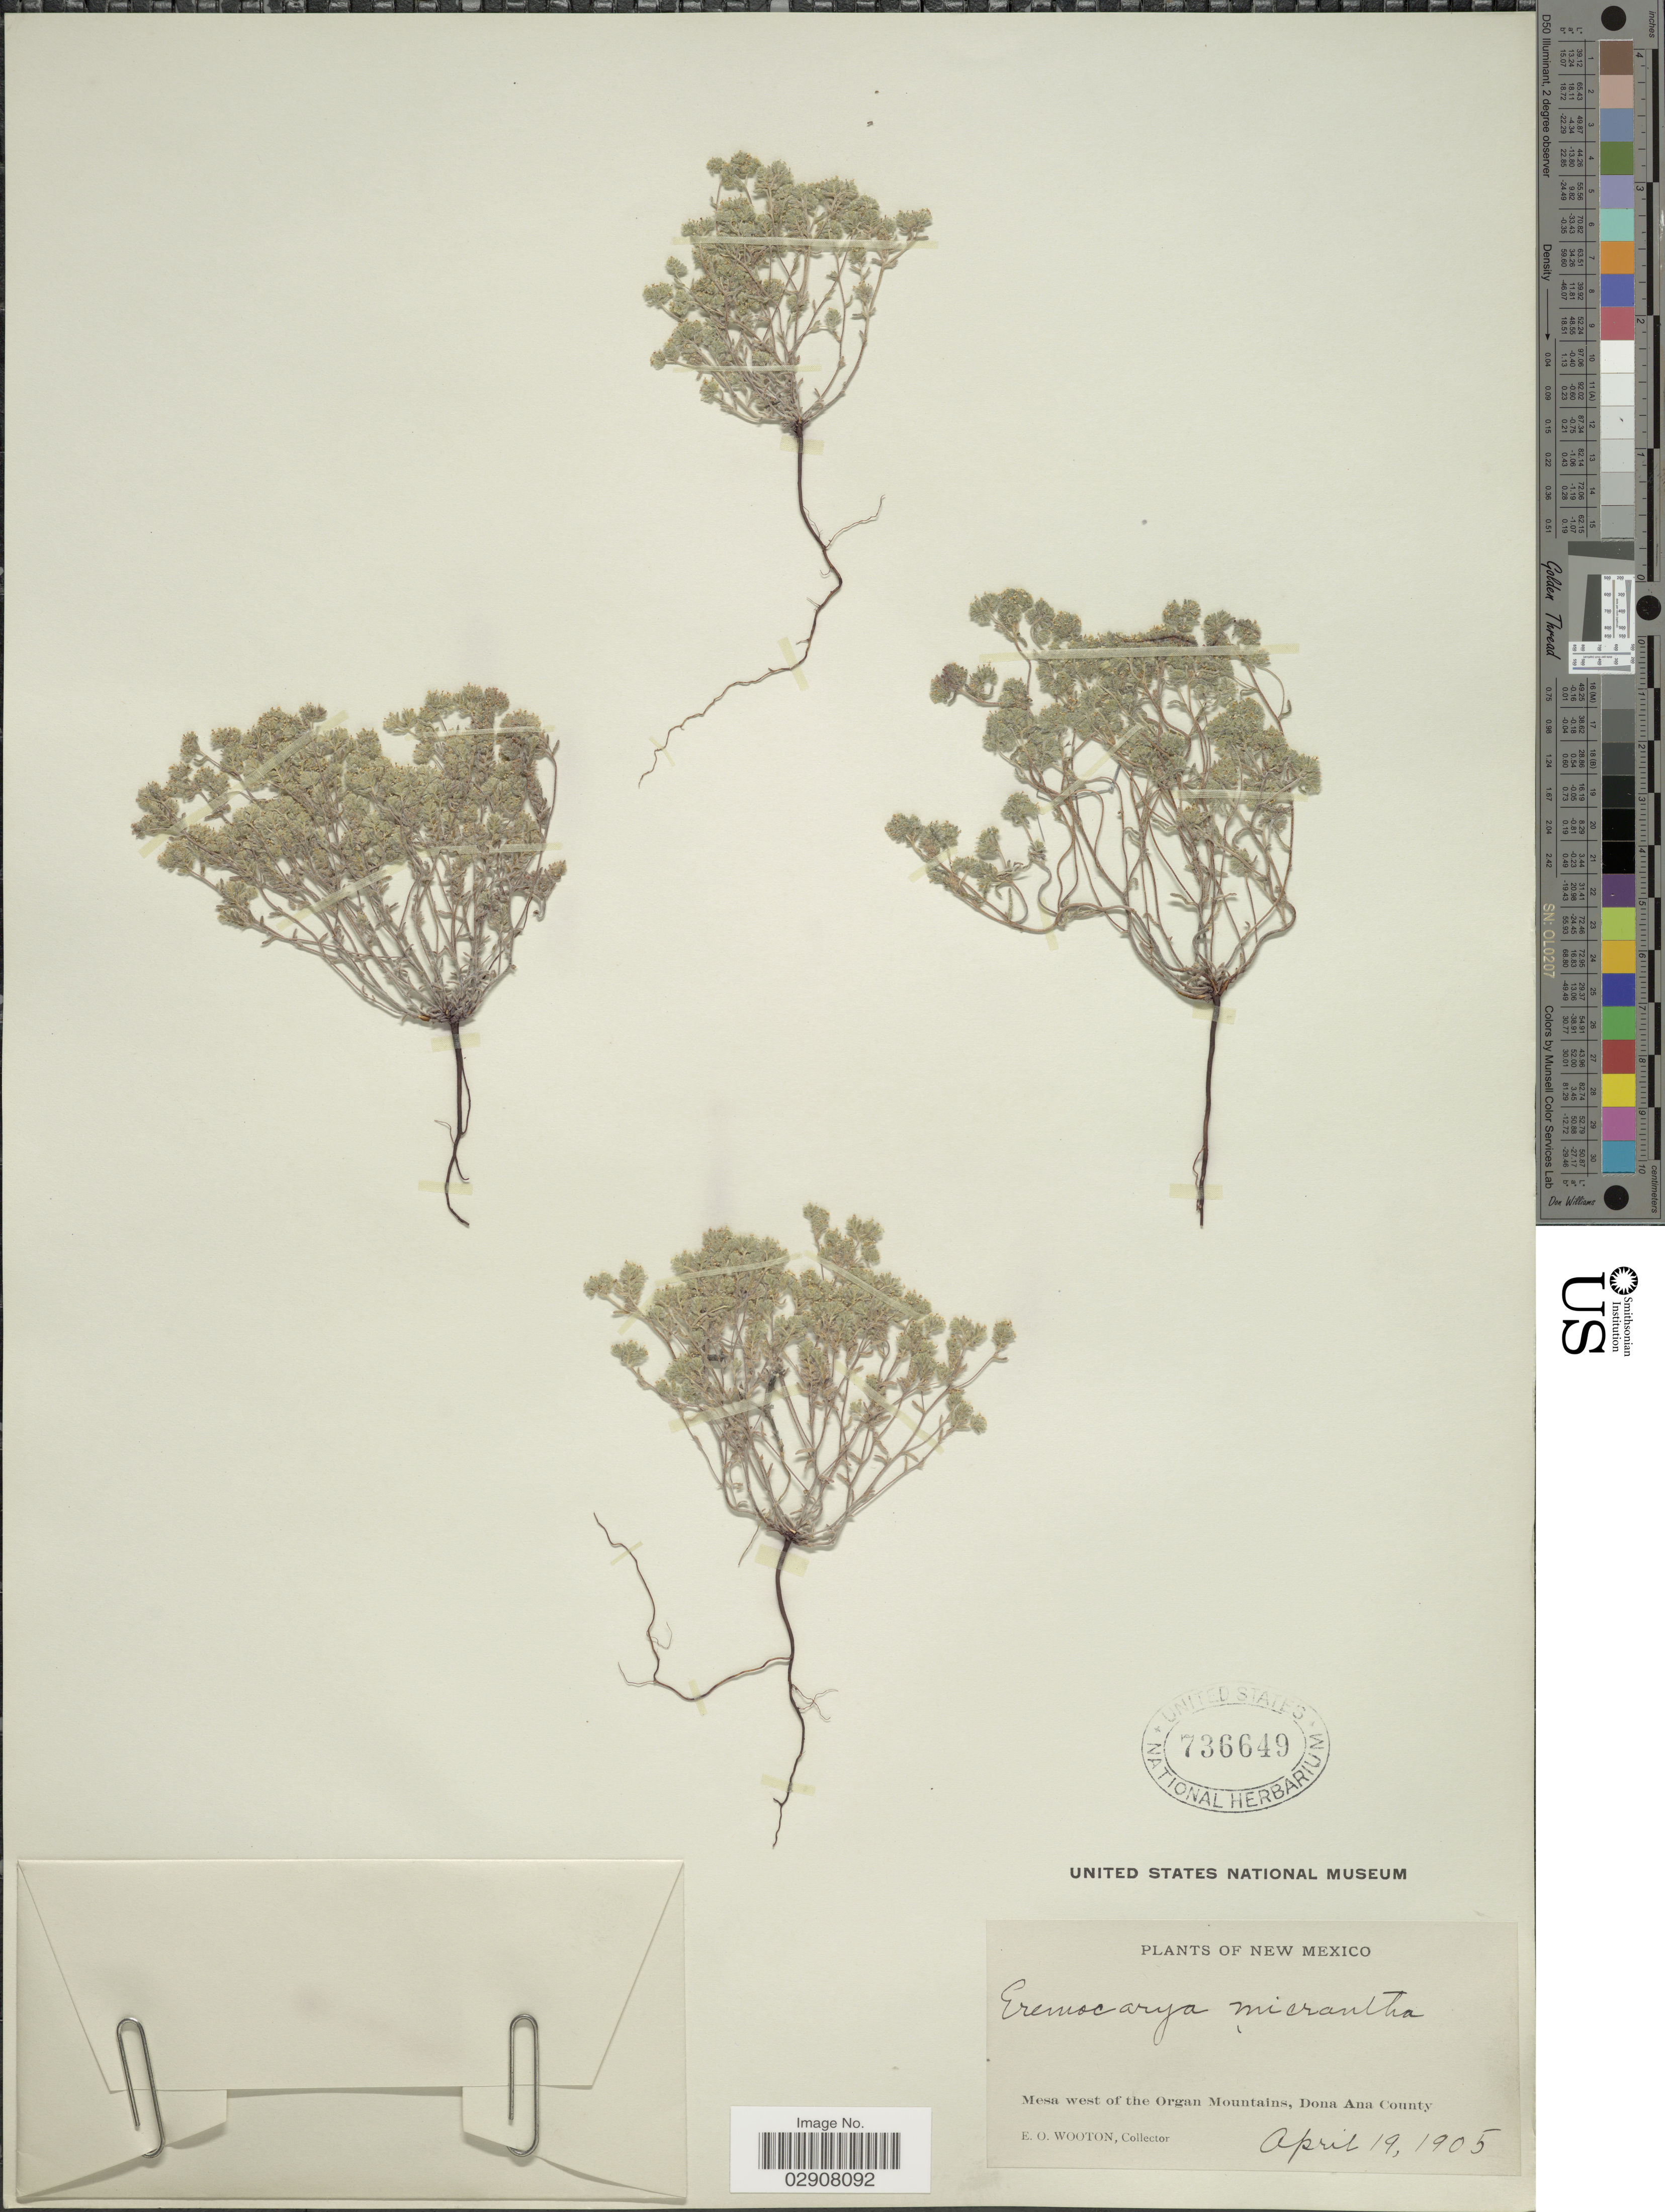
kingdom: Plantae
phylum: Tracheophyta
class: Magnoliopsida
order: Boraginales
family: Boraginaceae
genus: Cryptantha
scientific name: Cryptantha micrantha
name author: (Torr.) I.M. Johnst.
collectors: E. O. Wooton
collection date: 1905-04-19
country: United States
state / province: New Mexico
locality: Mesa west of the Organ Mountains, Dona Ana County.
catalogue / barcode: US 736649